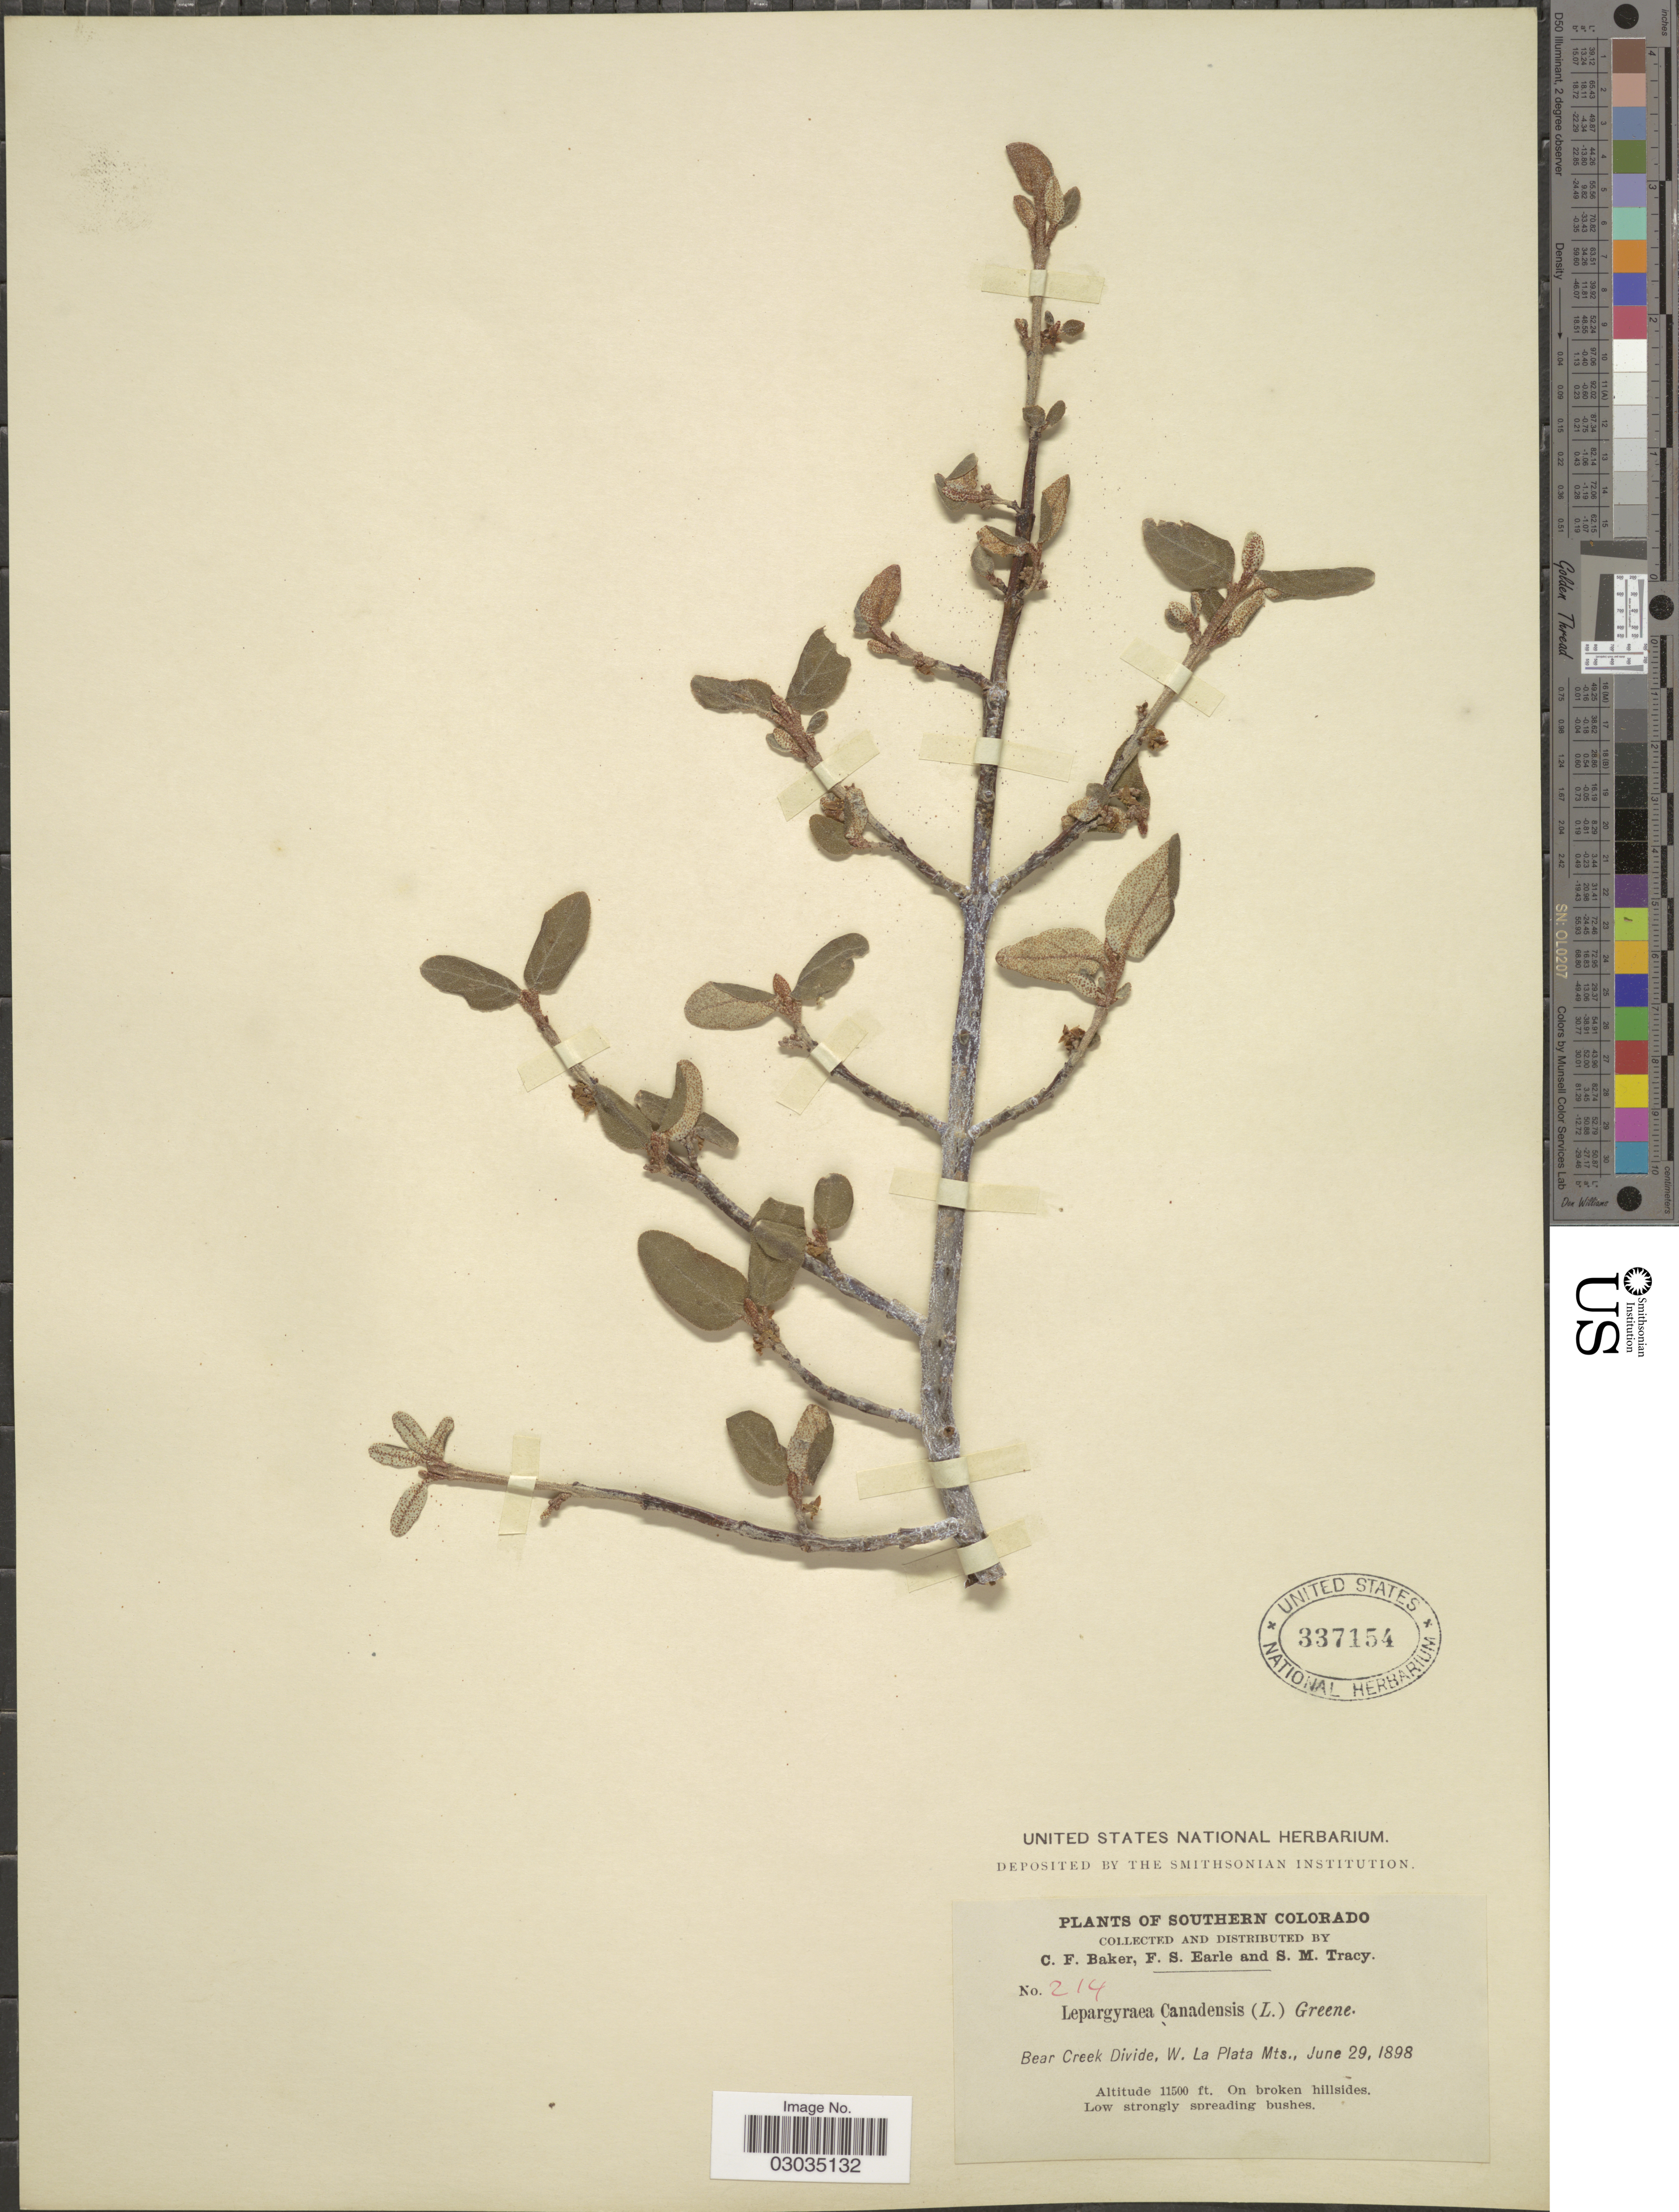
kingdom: Plantae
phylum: Tracheophyta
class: Magnoliopsida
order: Rosales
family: Elaeagnaceae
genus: Shepherdia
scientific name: Shepherdia canadensis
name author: (L.) Nutt.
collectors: C. F. Baker, F. S. Earle & S. M. Tracy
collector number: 214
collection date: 1898-06-29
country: United States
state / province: Colorado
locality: Southern Colorado, Bear Creek Divide, W. La Plata Mts., on broken hillsides.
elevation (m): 3505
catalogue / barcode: US 337154